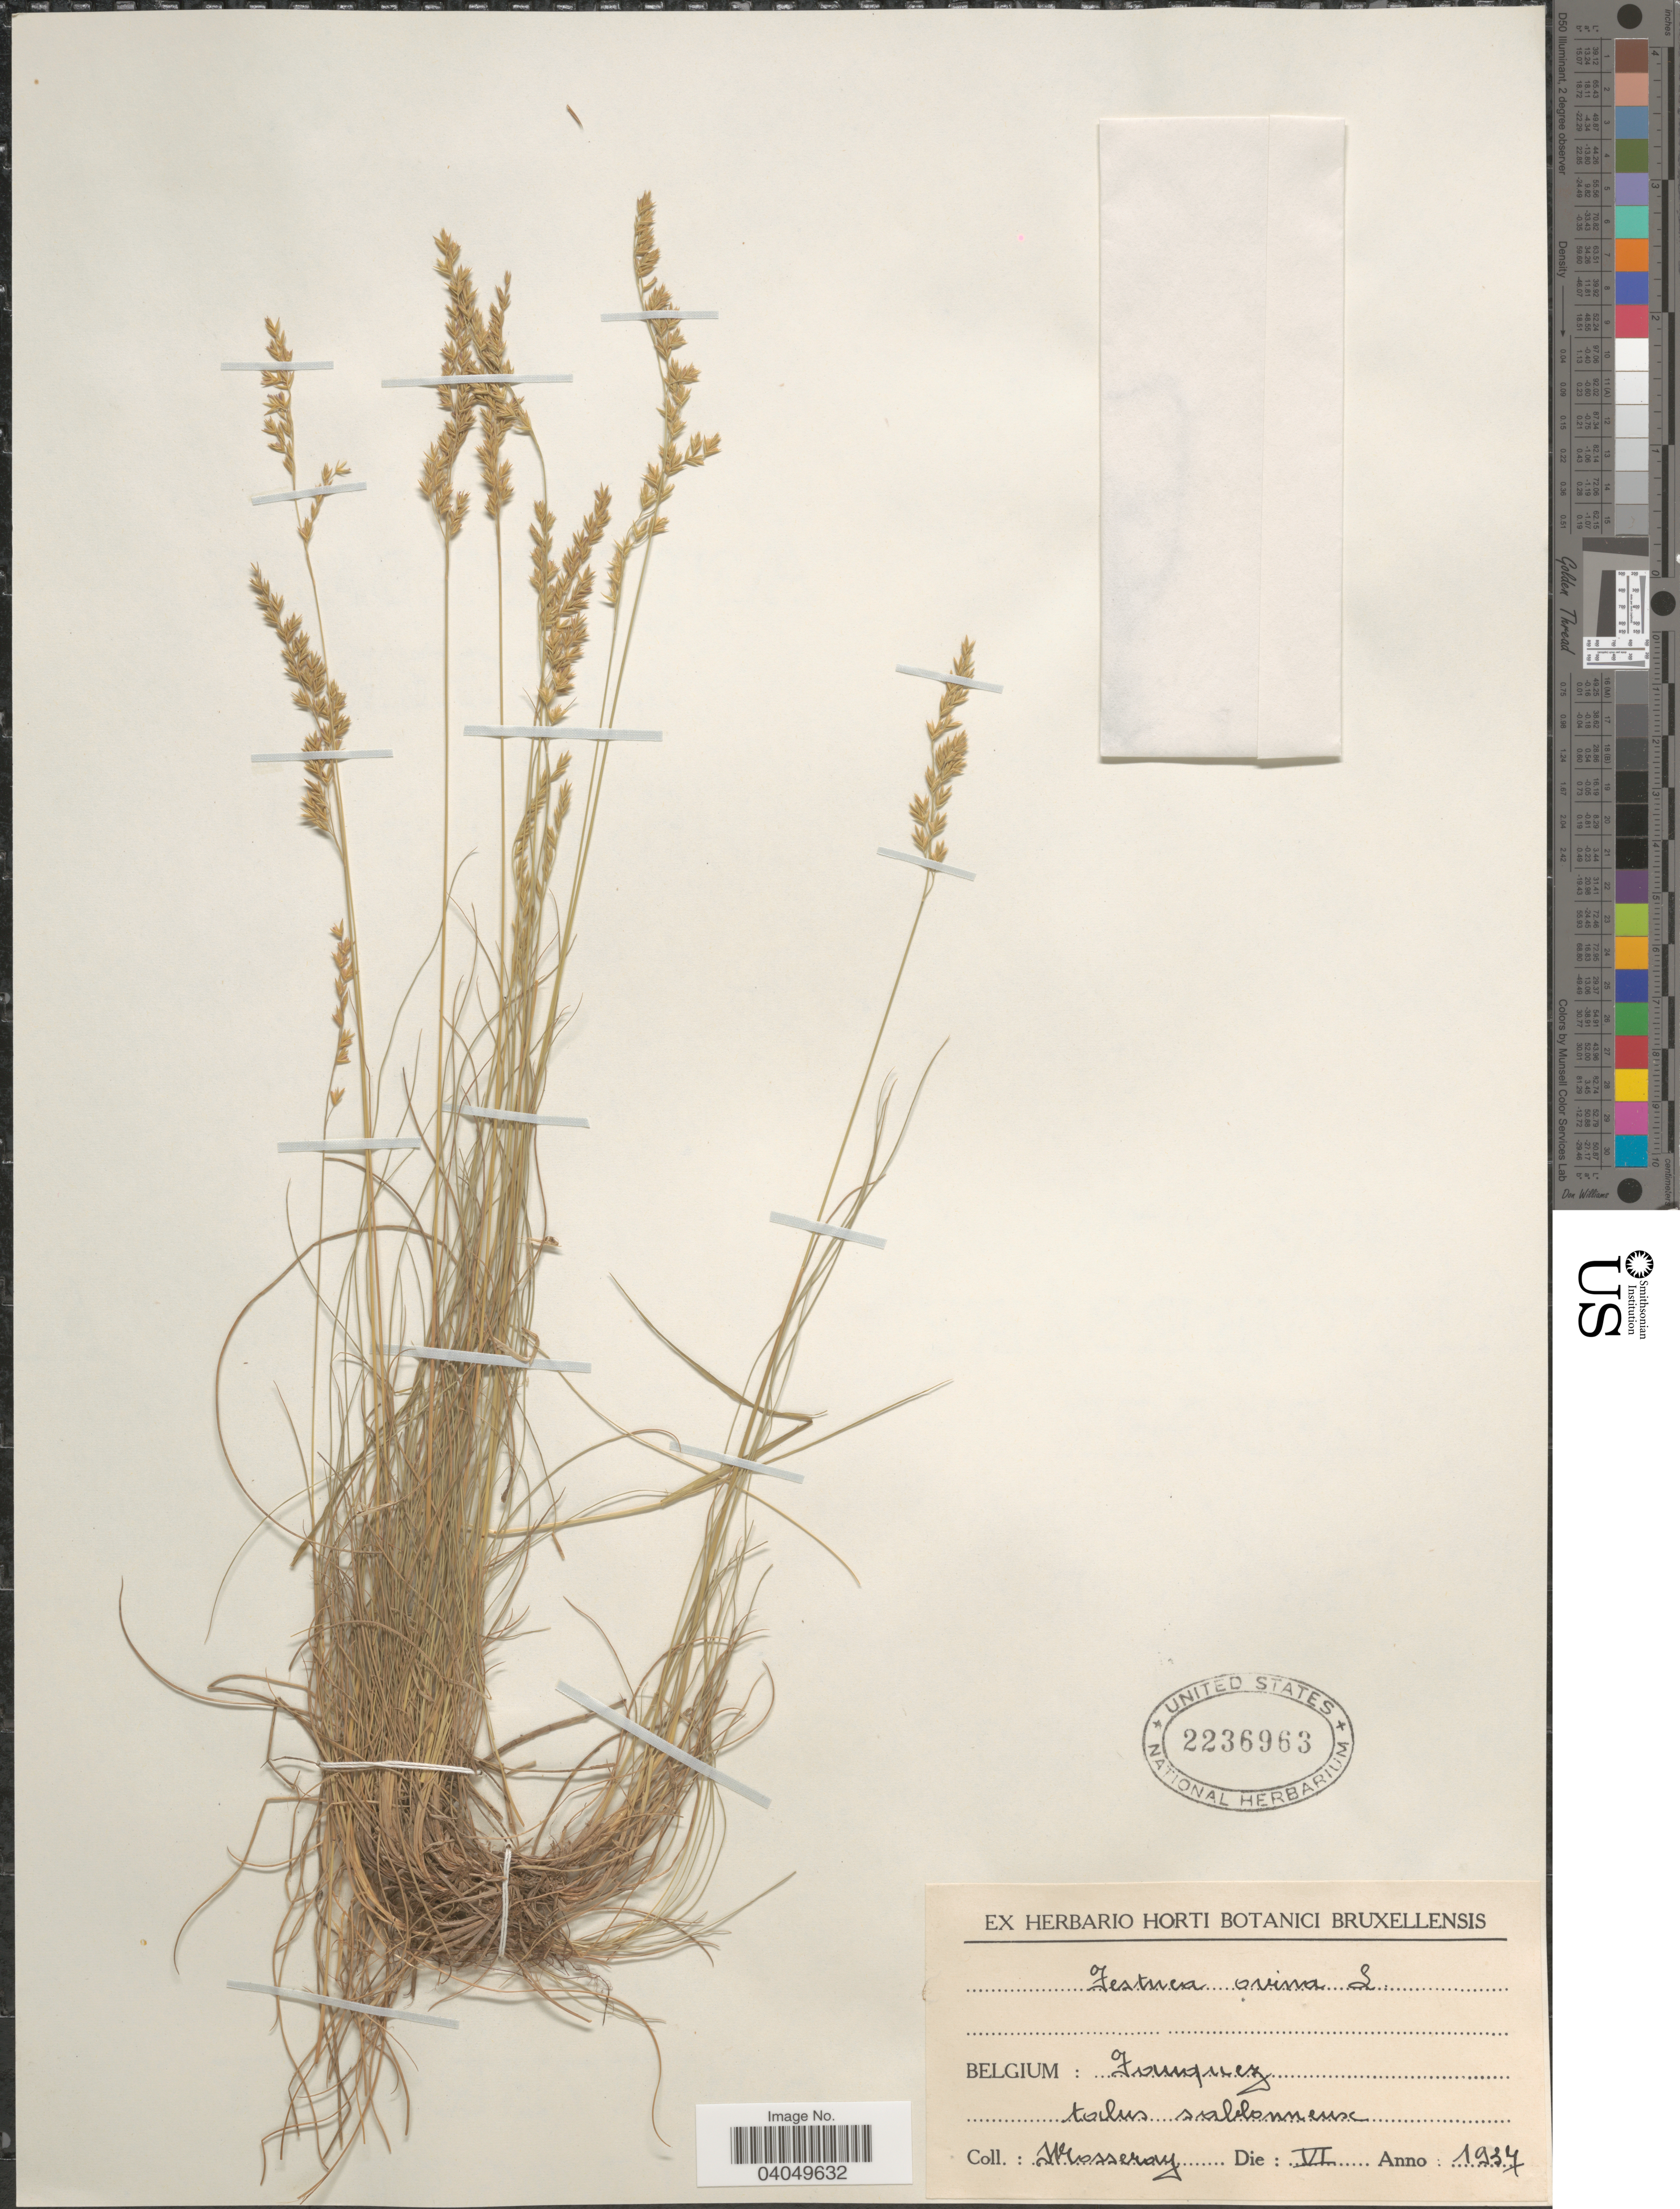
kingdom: Plantae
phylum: Tracheophyta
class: Liliopsida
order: Poales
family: Poaceae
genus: Festuca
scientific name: Festuca ovina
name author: L.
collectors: Mosseray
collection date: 1937-06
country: Belgium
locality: Fauquez talus sablonneux.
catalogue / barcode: US 2236963